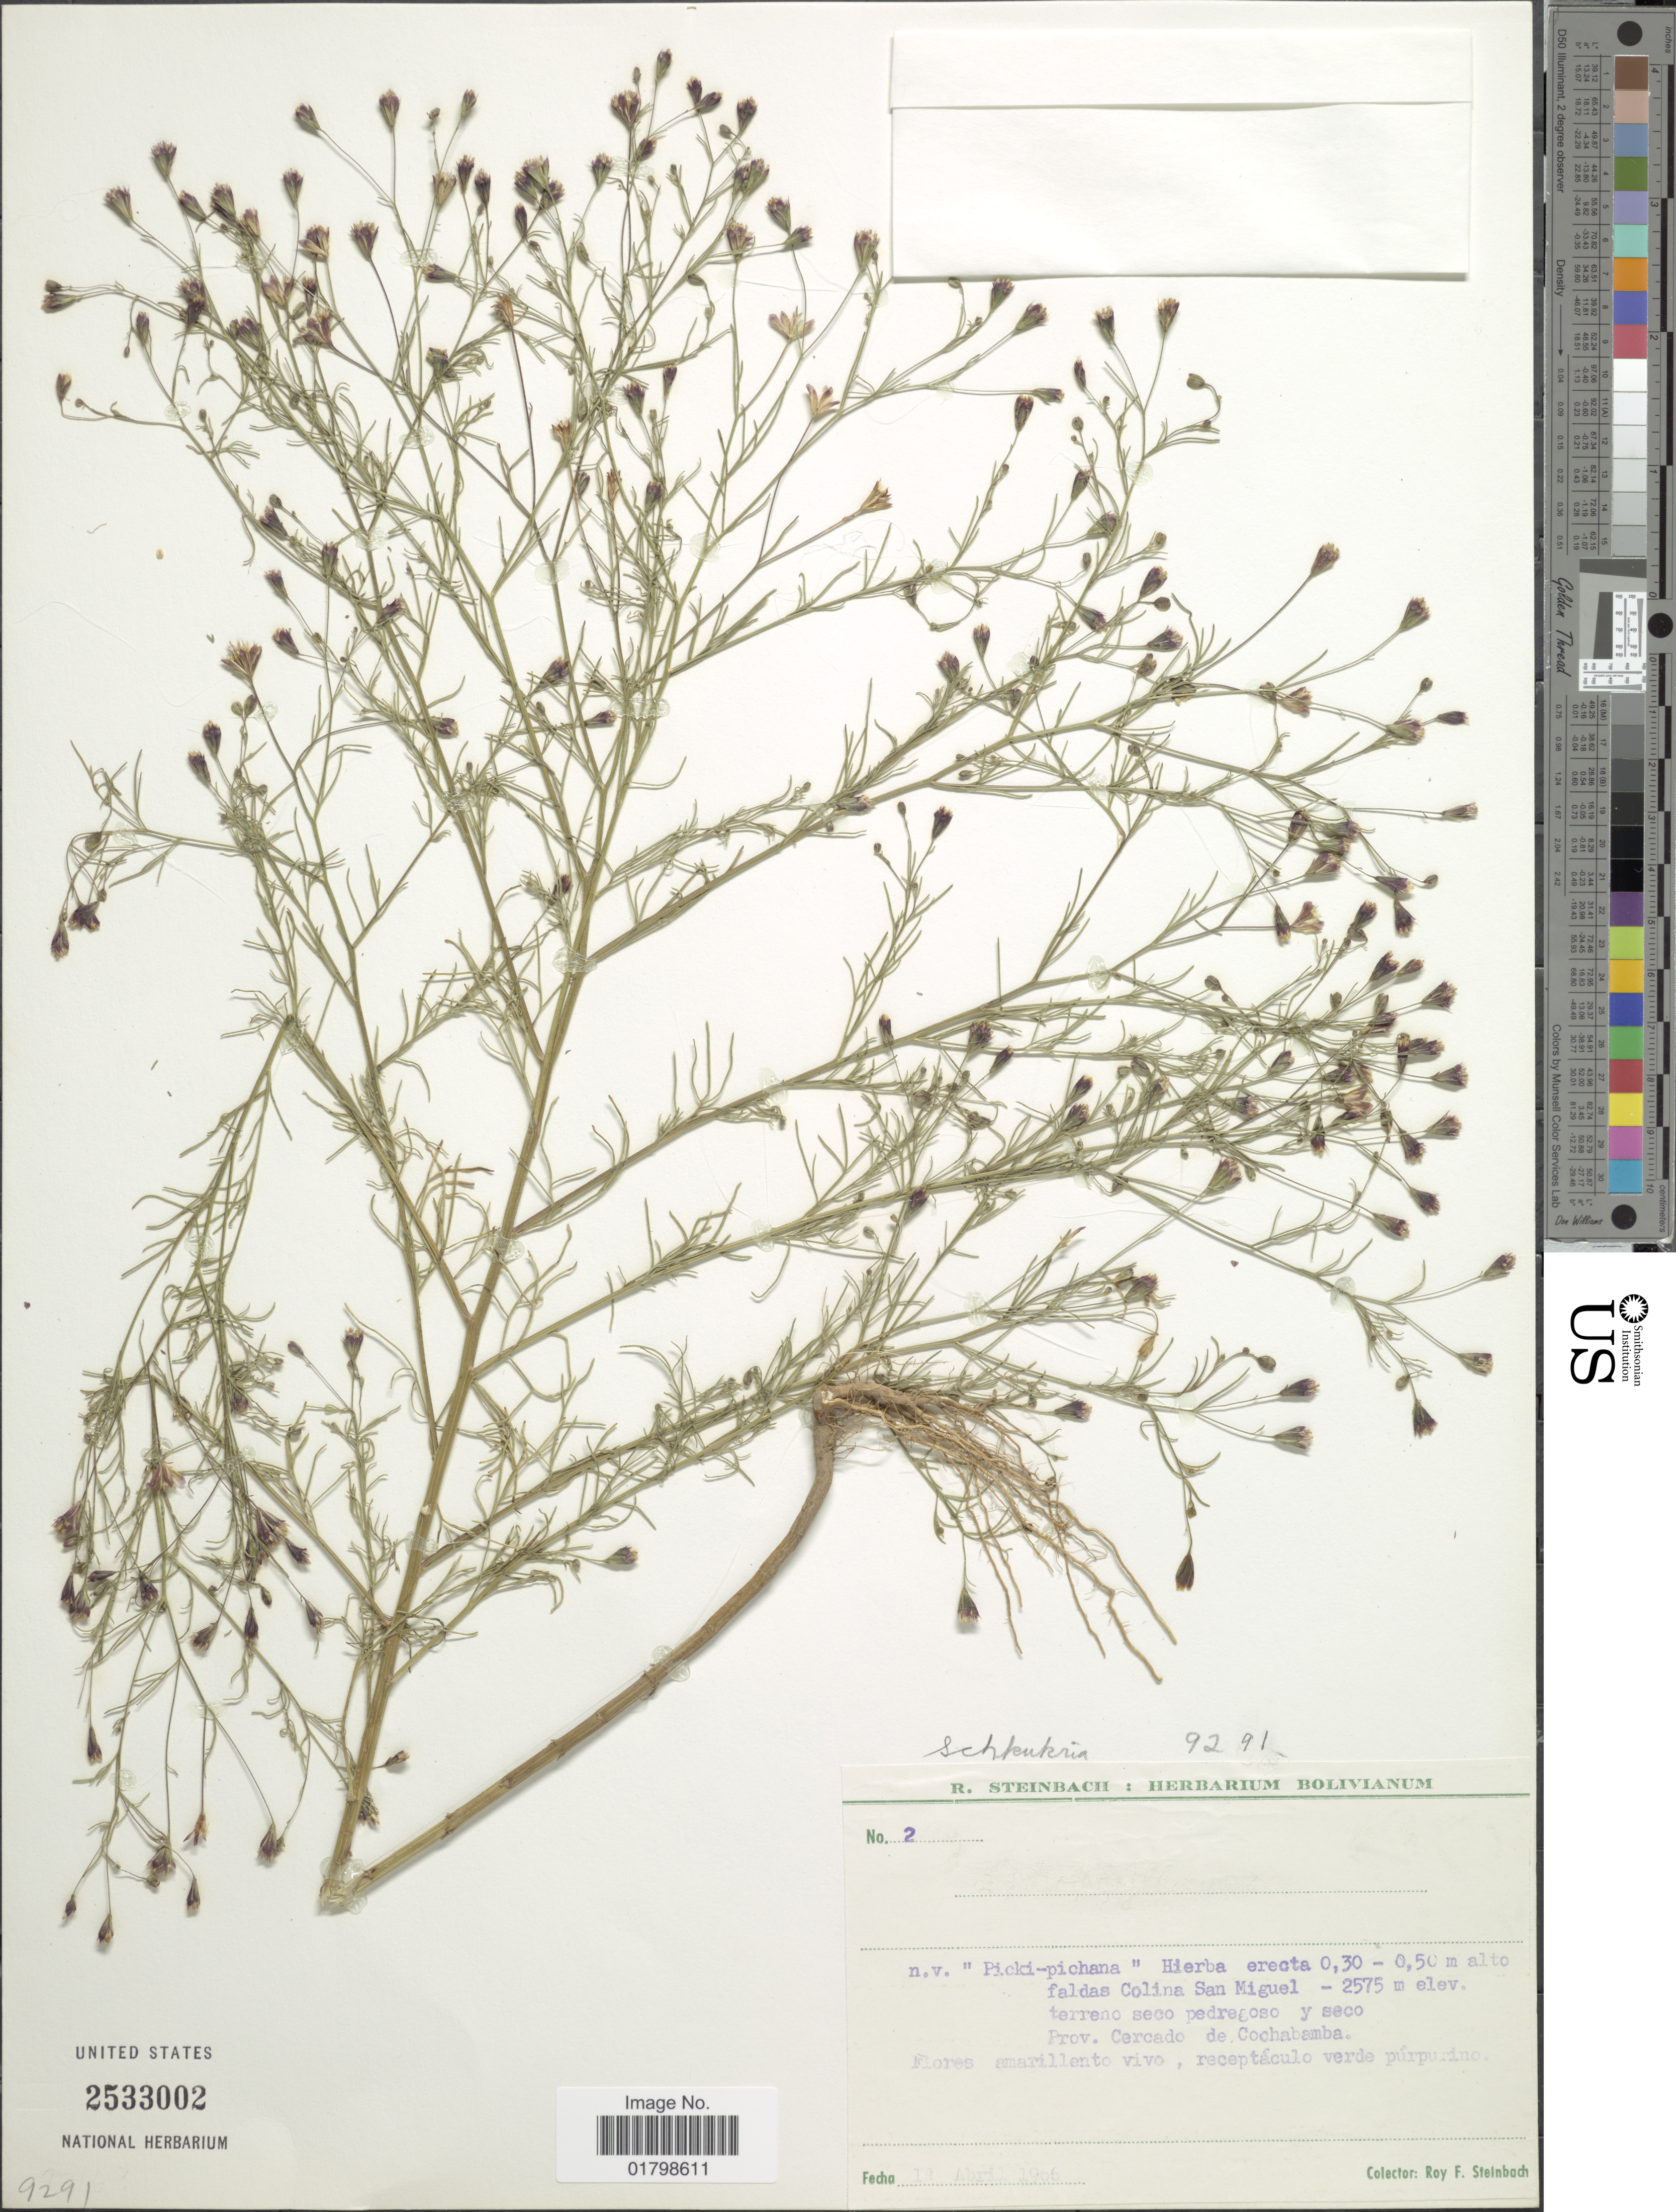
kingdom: Plantae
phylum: Tracheophyta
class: Magnoliopsida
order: Asterales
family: Asteraceae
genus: Schkuhria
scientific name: Schkuhria multiflora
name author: Hook. & Arn.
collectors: R. F. Steinbach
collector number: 2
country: Bolivia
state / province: Cochabamba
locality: Faldas Colina San Miguel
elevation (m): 2575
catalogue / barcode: US 2533002